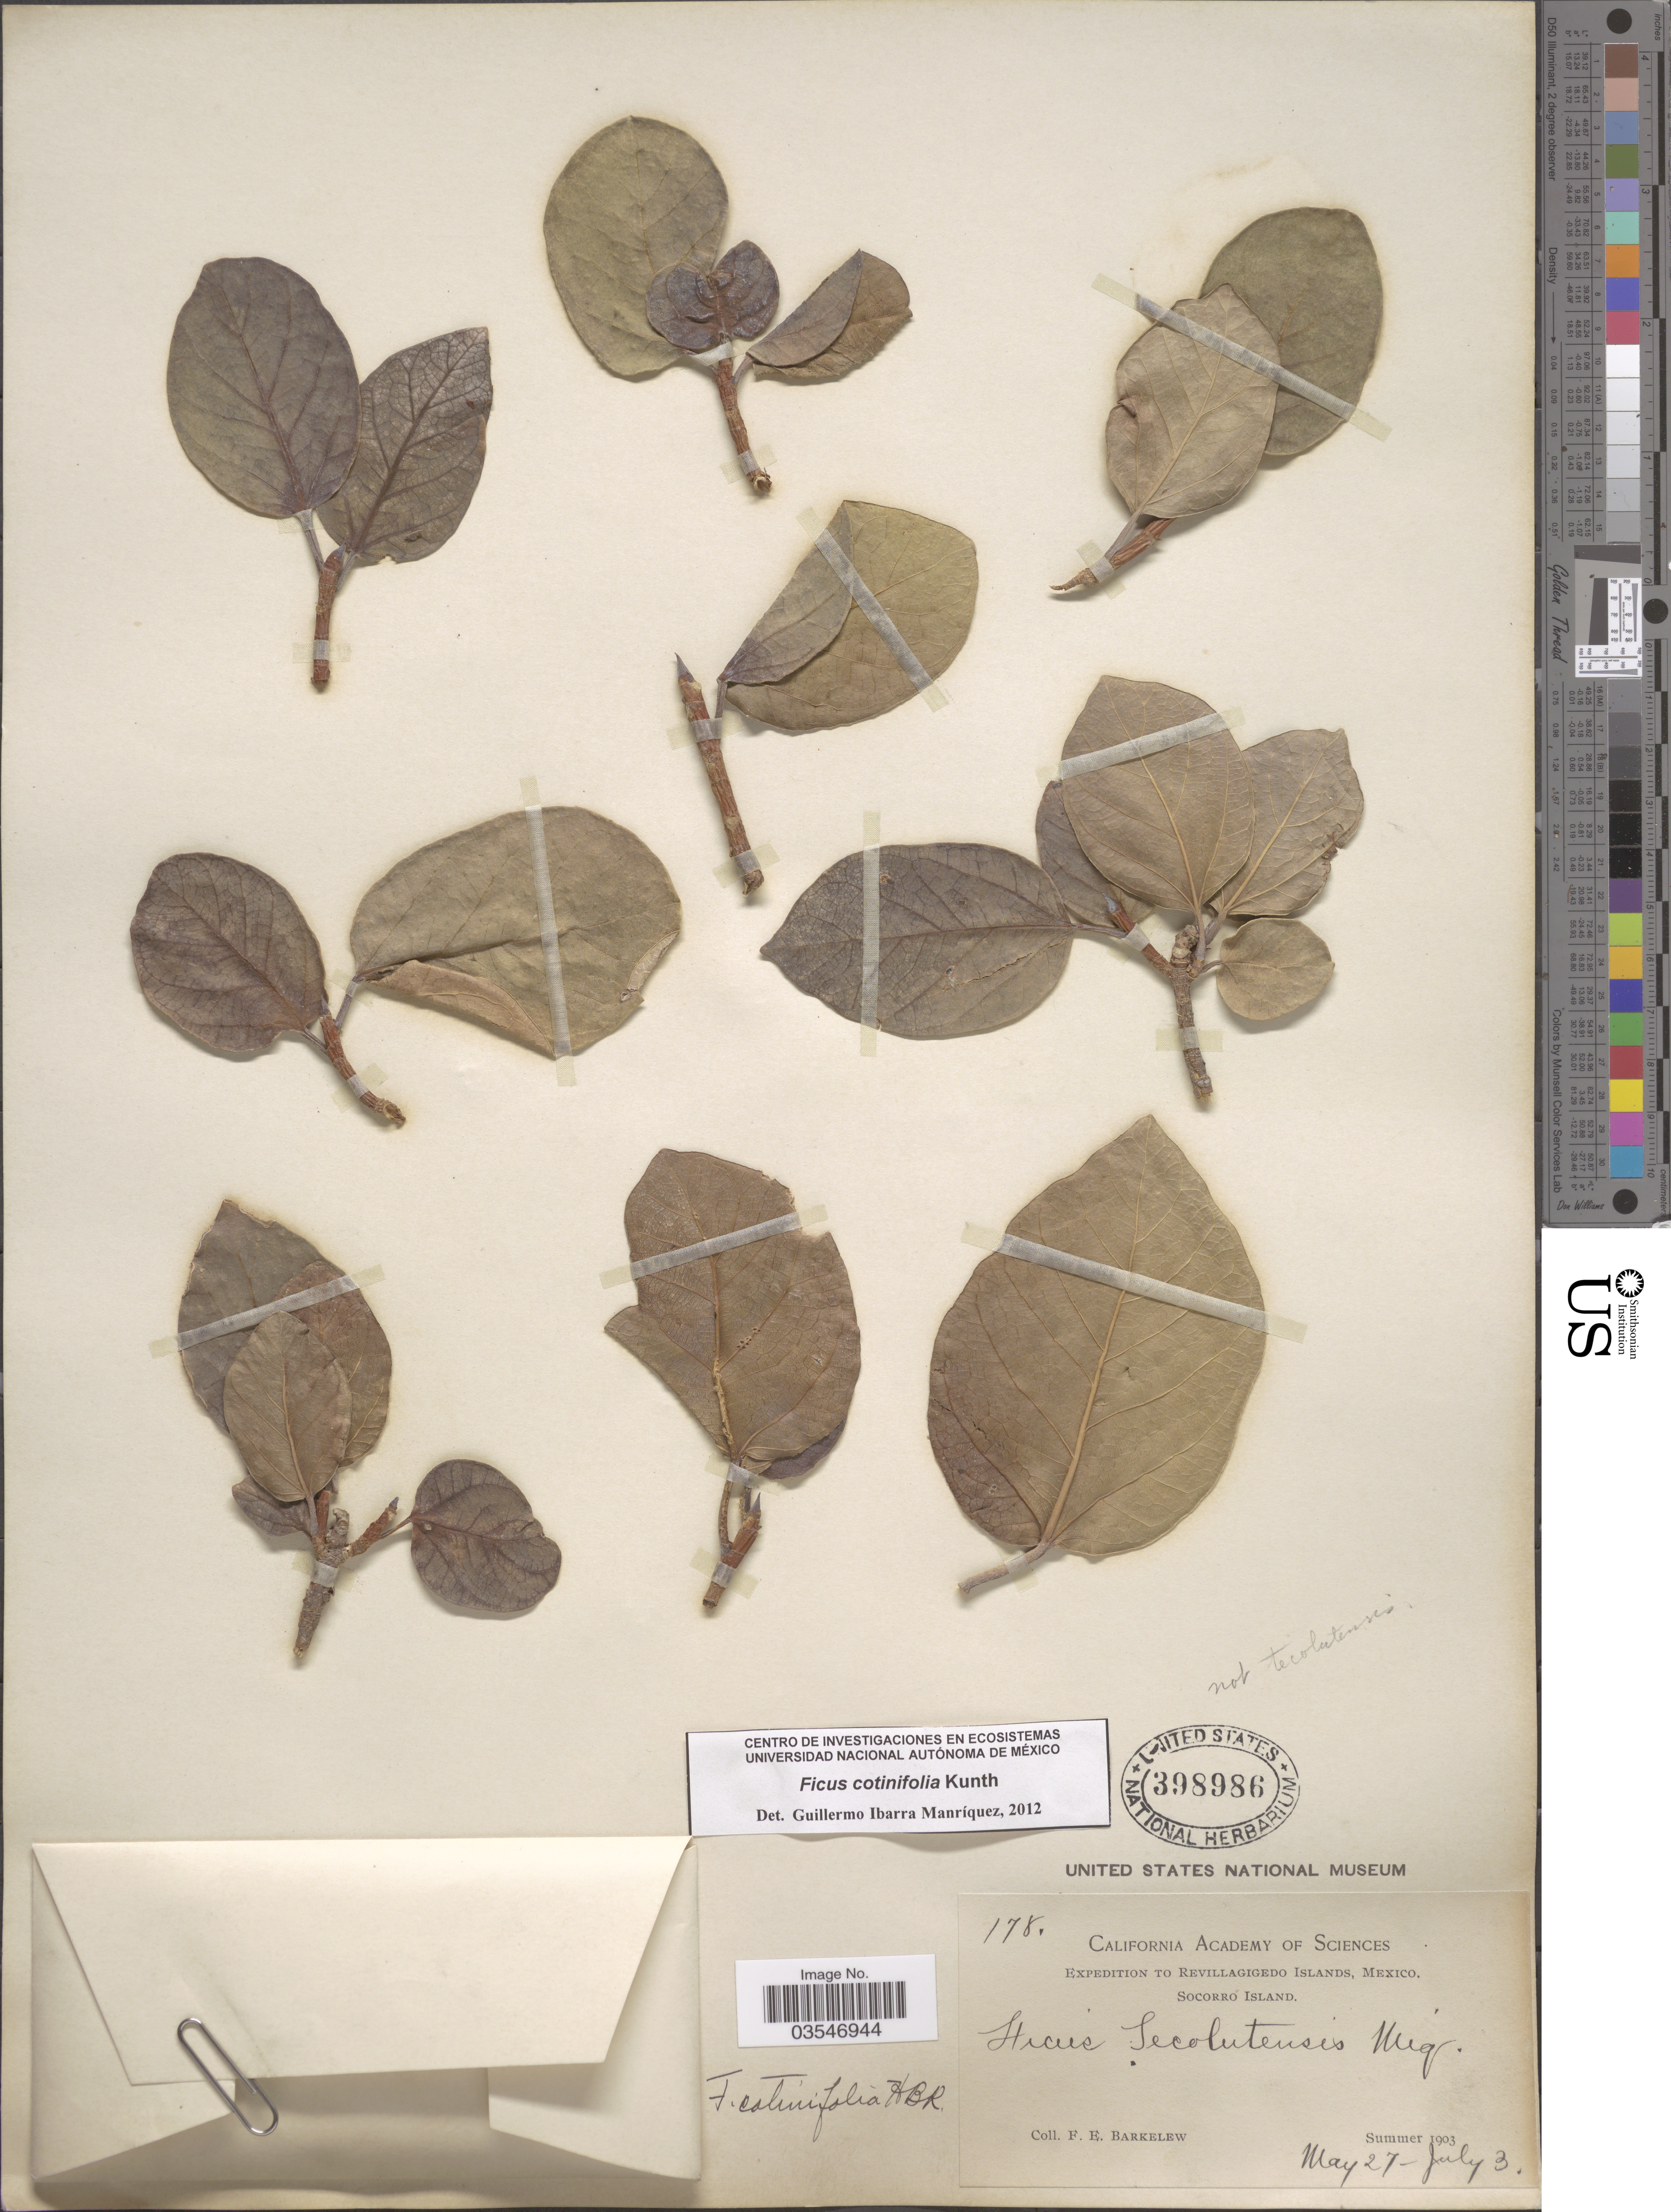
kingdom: Plantae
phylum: Tracheophyta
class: Magnoliopsida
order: Rosales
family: Moraceae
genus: Ficus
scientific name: Ficus cotinifolia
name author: Kunth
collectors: F. Barkelew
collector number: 178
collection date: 1903-05-27/1903-07-03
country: Mexico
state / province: Colima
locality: Revillagigedo Islands. Socorro Island.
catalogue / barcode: US 398986